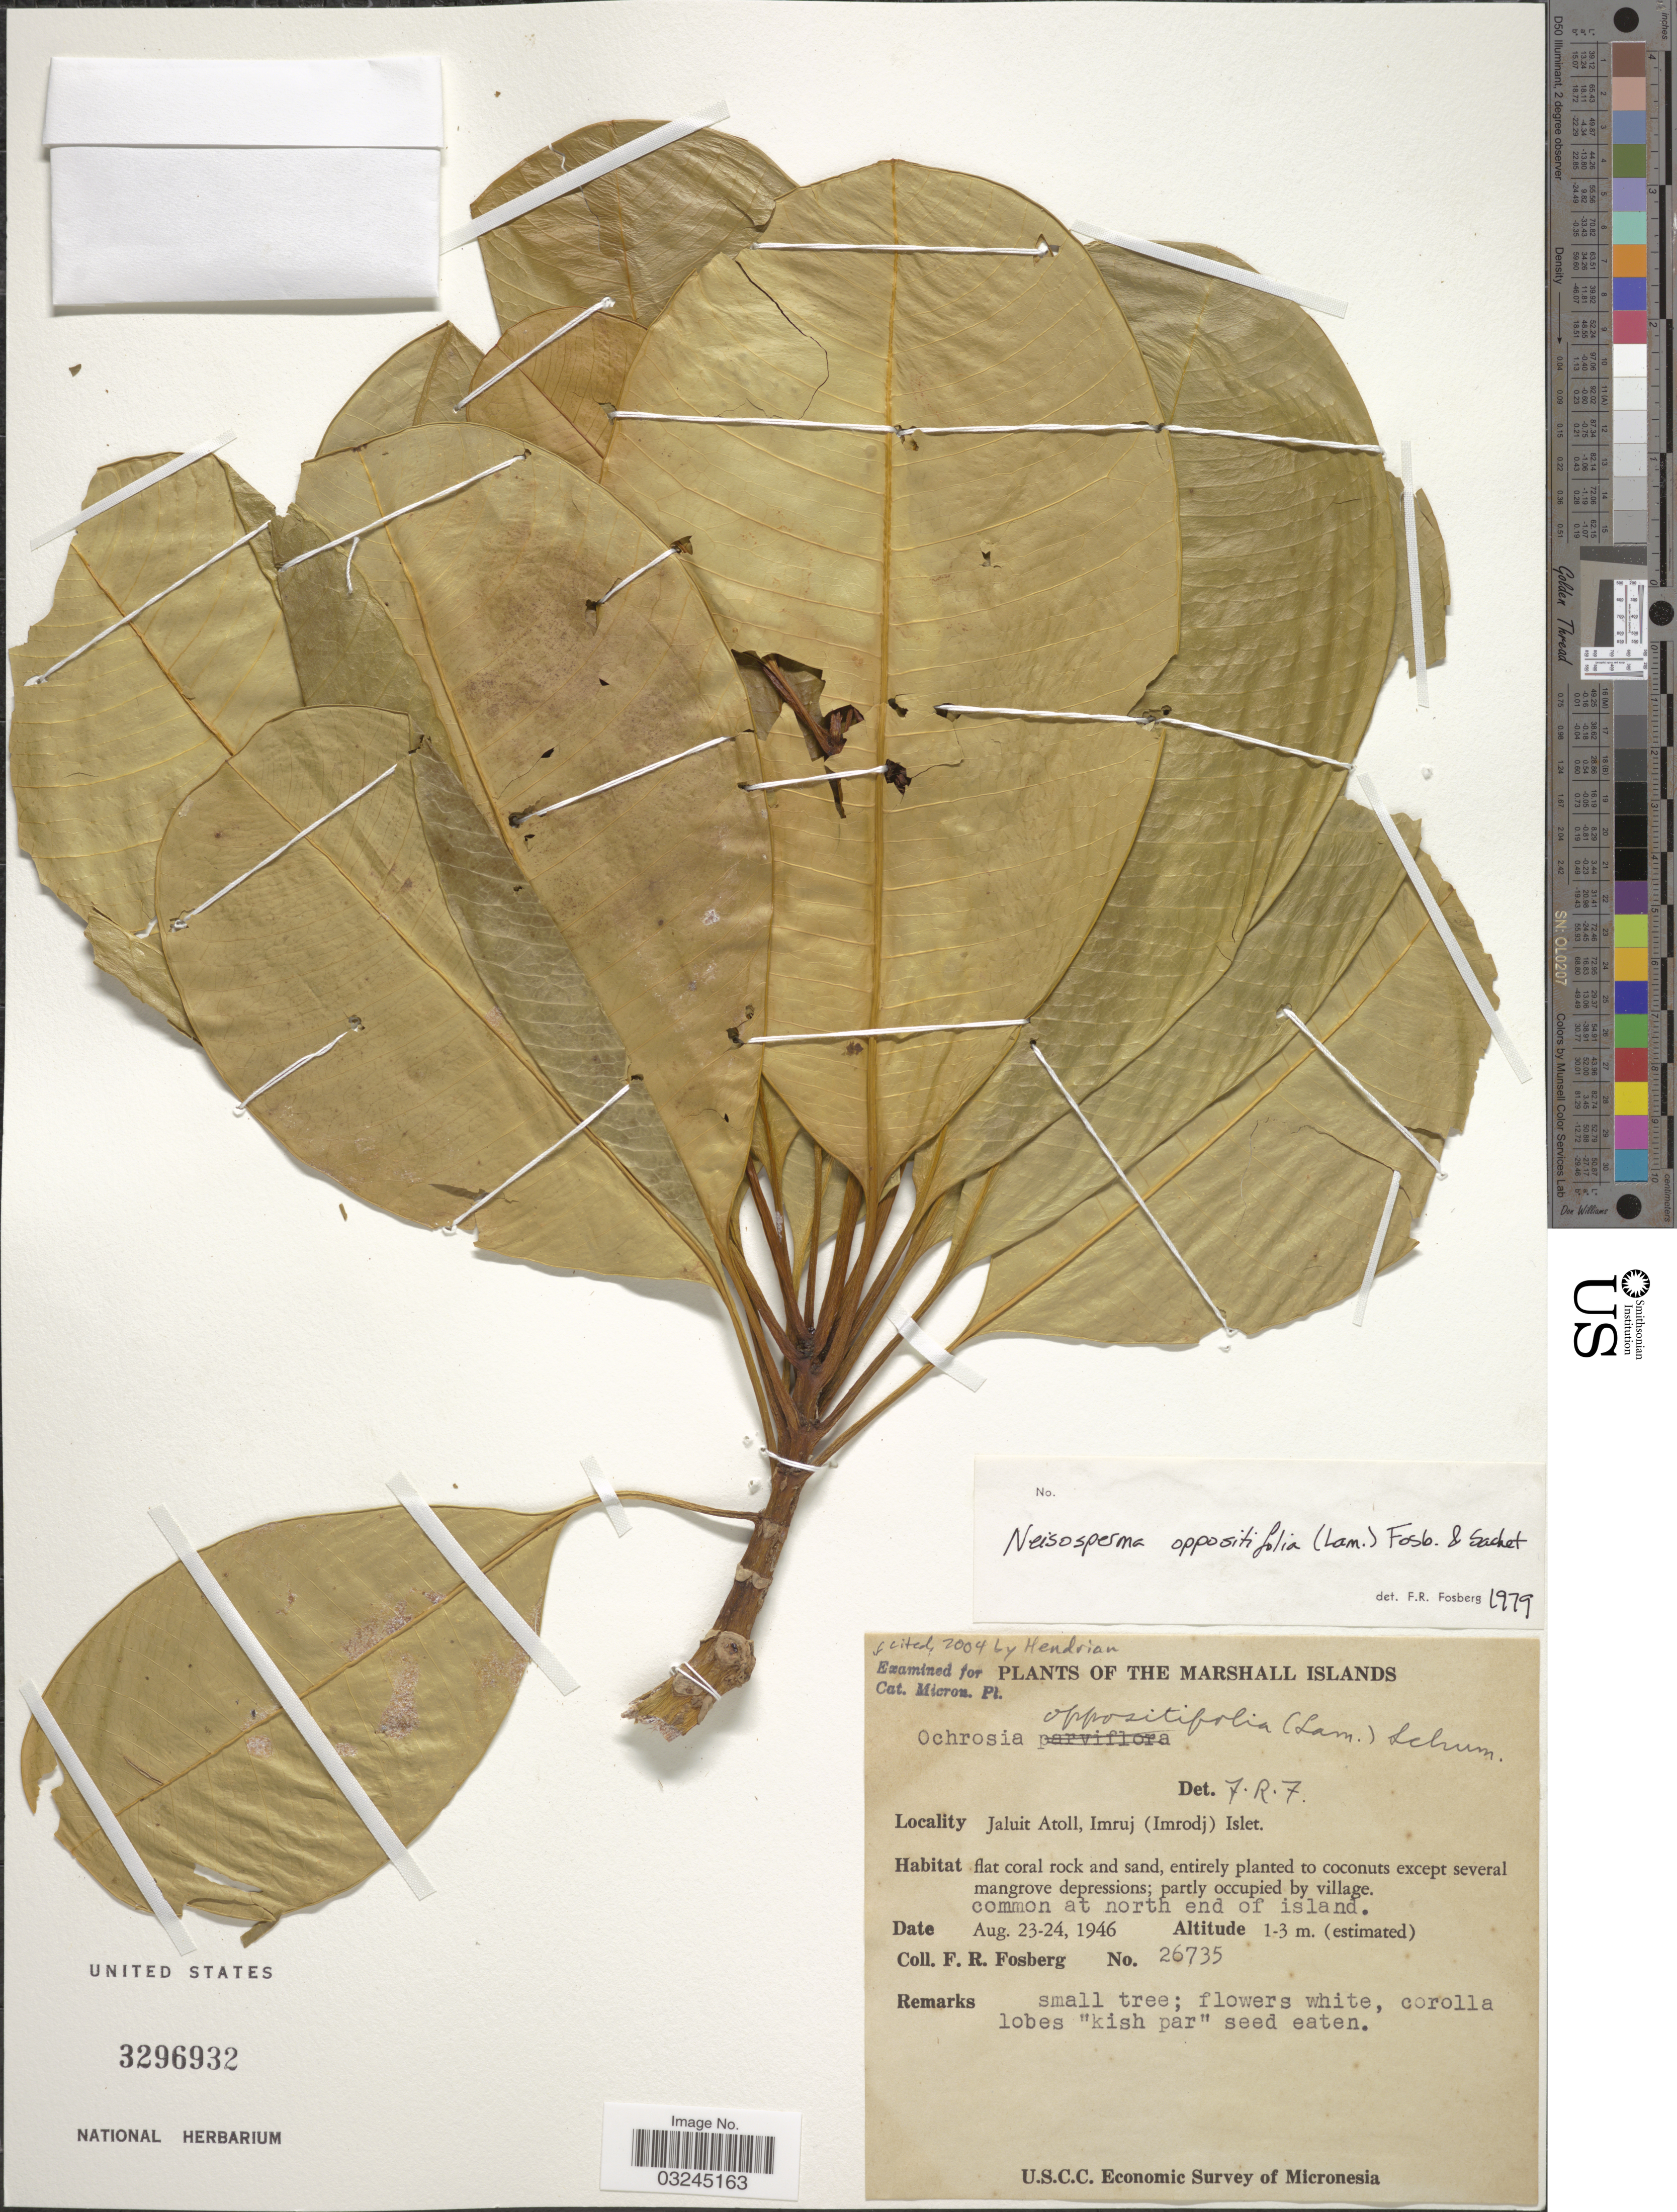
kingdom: Plantae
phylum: Tracheophyta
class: Magnoliopsida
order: Gentianales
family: Apocynaceae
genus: Ochrosia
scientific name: Ochrosia oppositifolia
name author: (Lam.) K. Schum.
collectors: F. R. Fosberg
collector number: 26735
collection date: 1946-08-23/1946-08-24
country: Marshall Islands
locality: Jaluit Atoll, Imruj (Imrodj) Islet. North end of island.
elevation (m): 1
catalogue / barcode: US 3296932